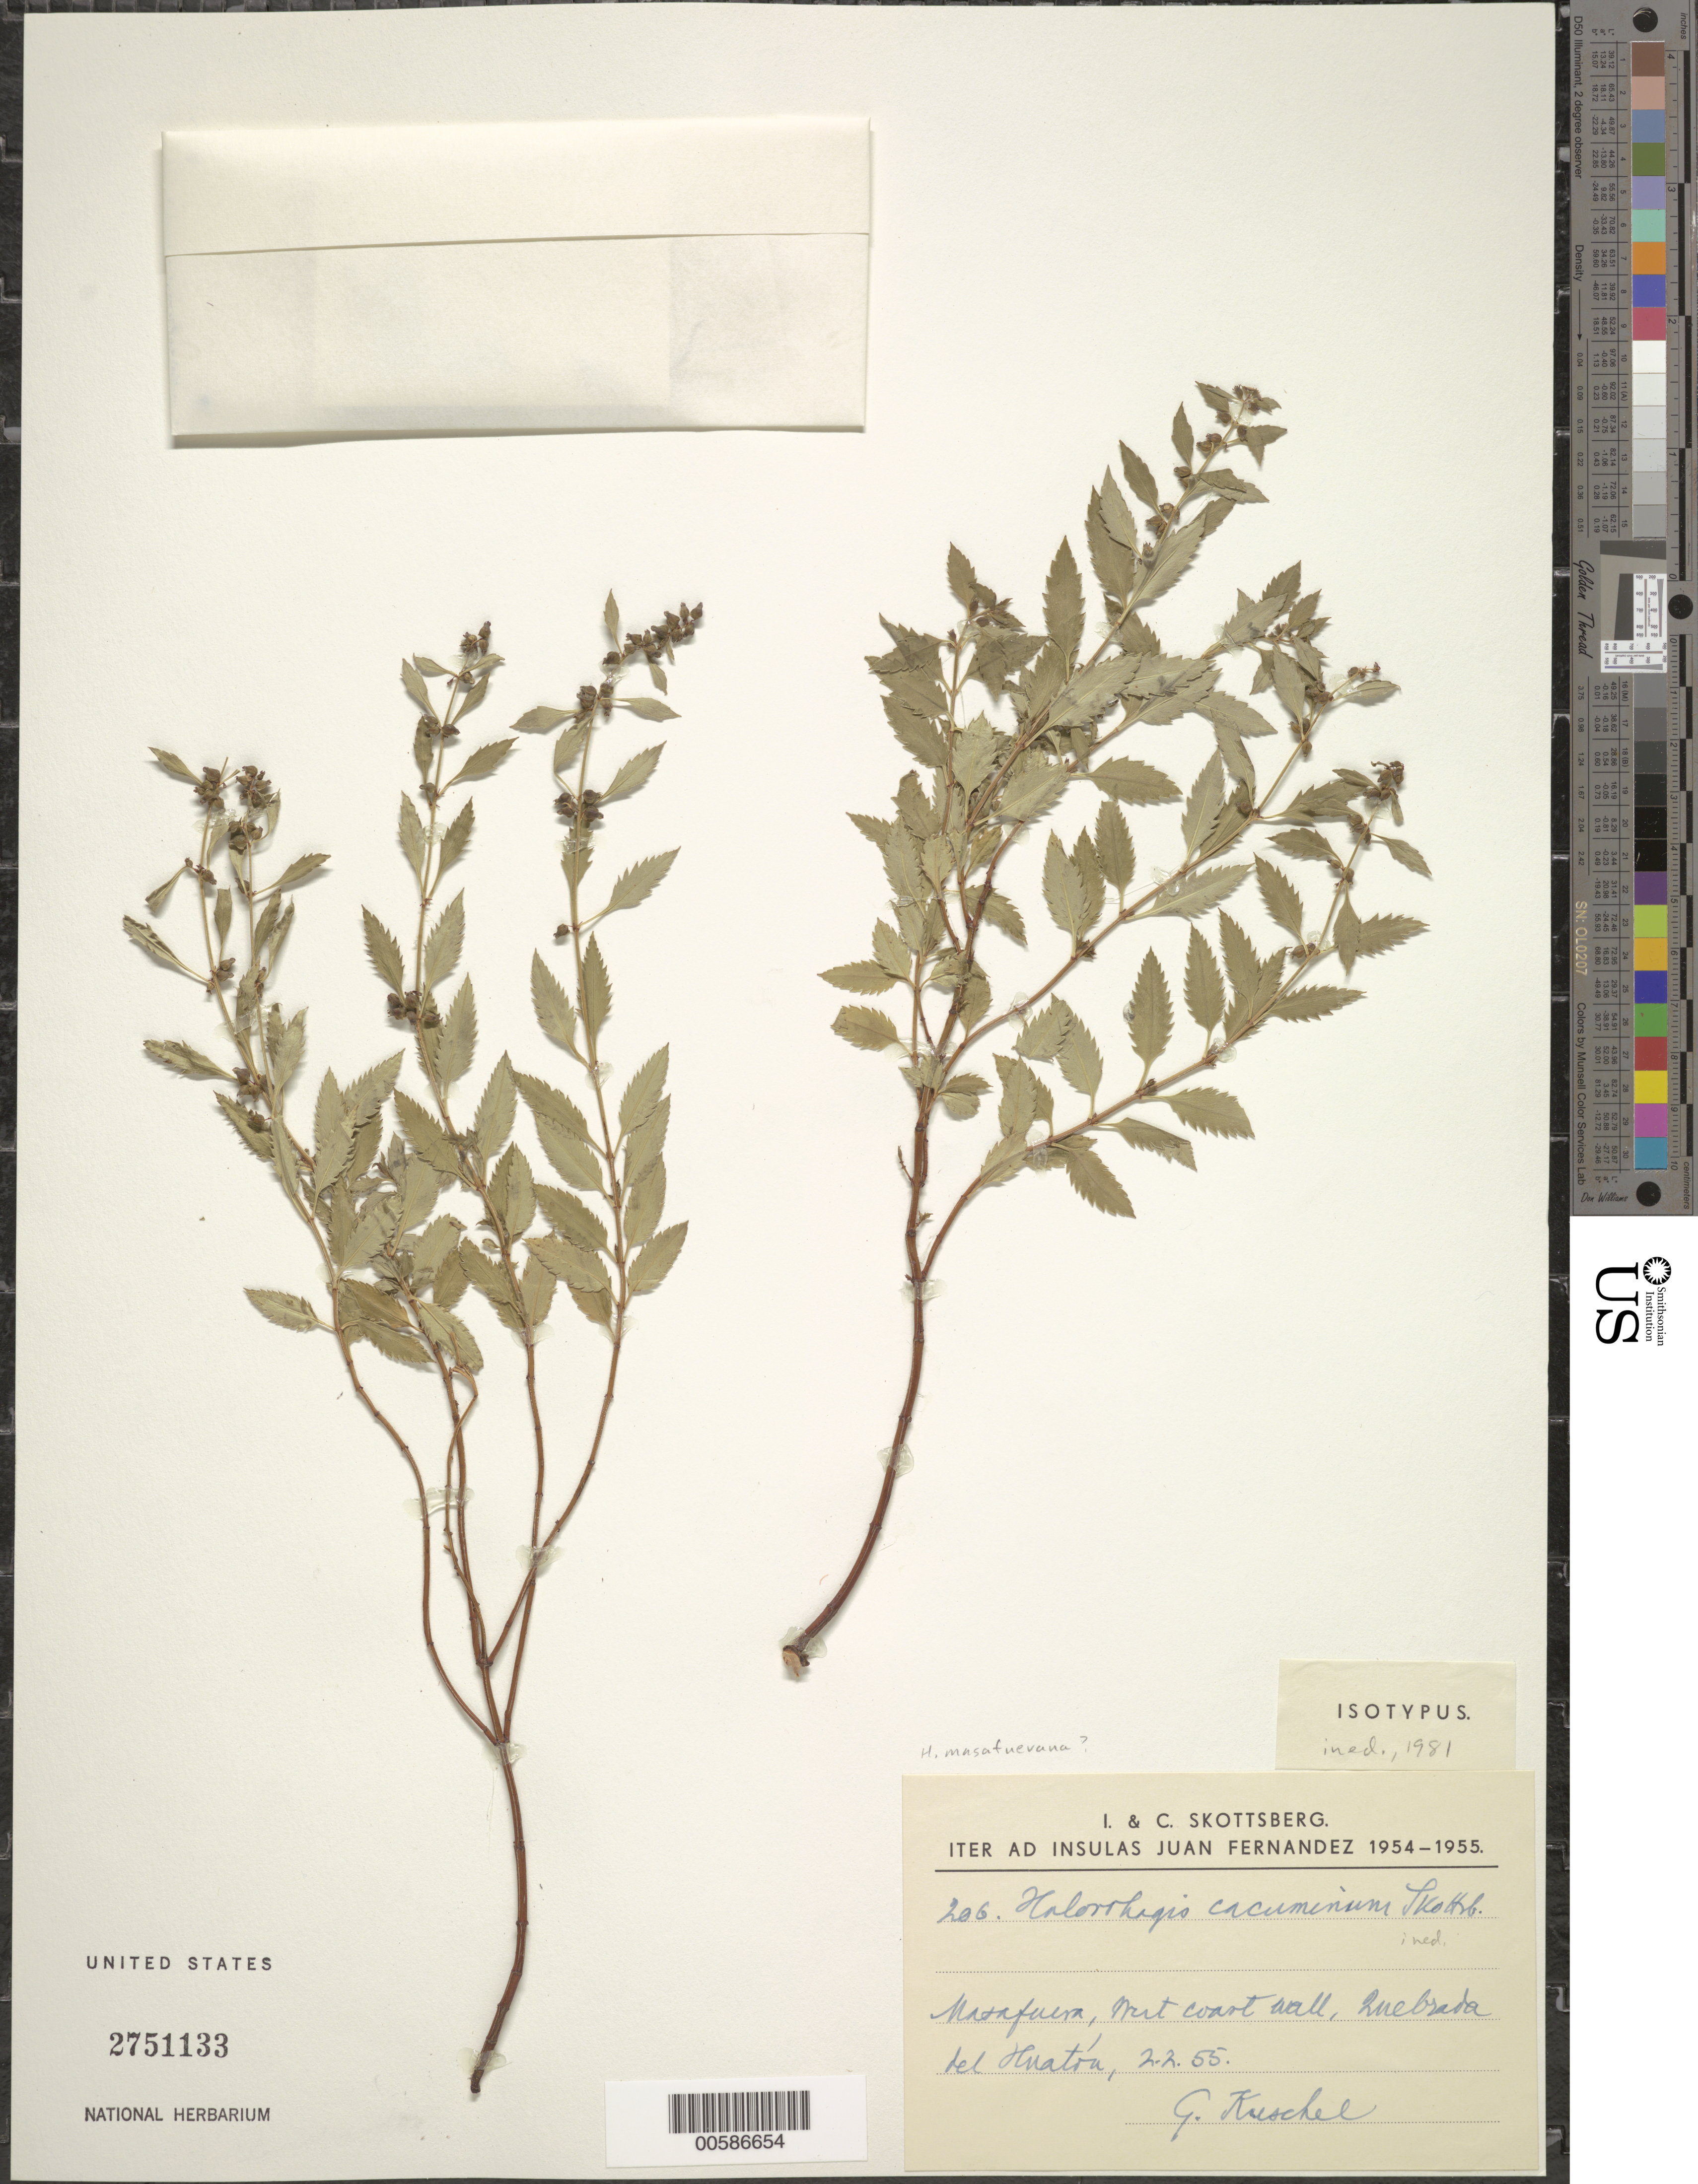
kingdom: Plantae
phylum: Tracheophyta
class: Magnoliopsida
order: Saxifragales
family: Haloragaceae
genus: Haloragis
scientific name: Haloragis masafuerana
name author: Skottsb.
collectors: G. Knochel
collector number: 206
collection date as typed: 02 Feb 1955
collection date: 1955-02-02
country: Chile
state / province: Valparaíso (V)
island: Islas Juan Fernández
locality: Maonfuera, west coast wall, Quebrada del Huaton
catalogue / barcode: US 2751133